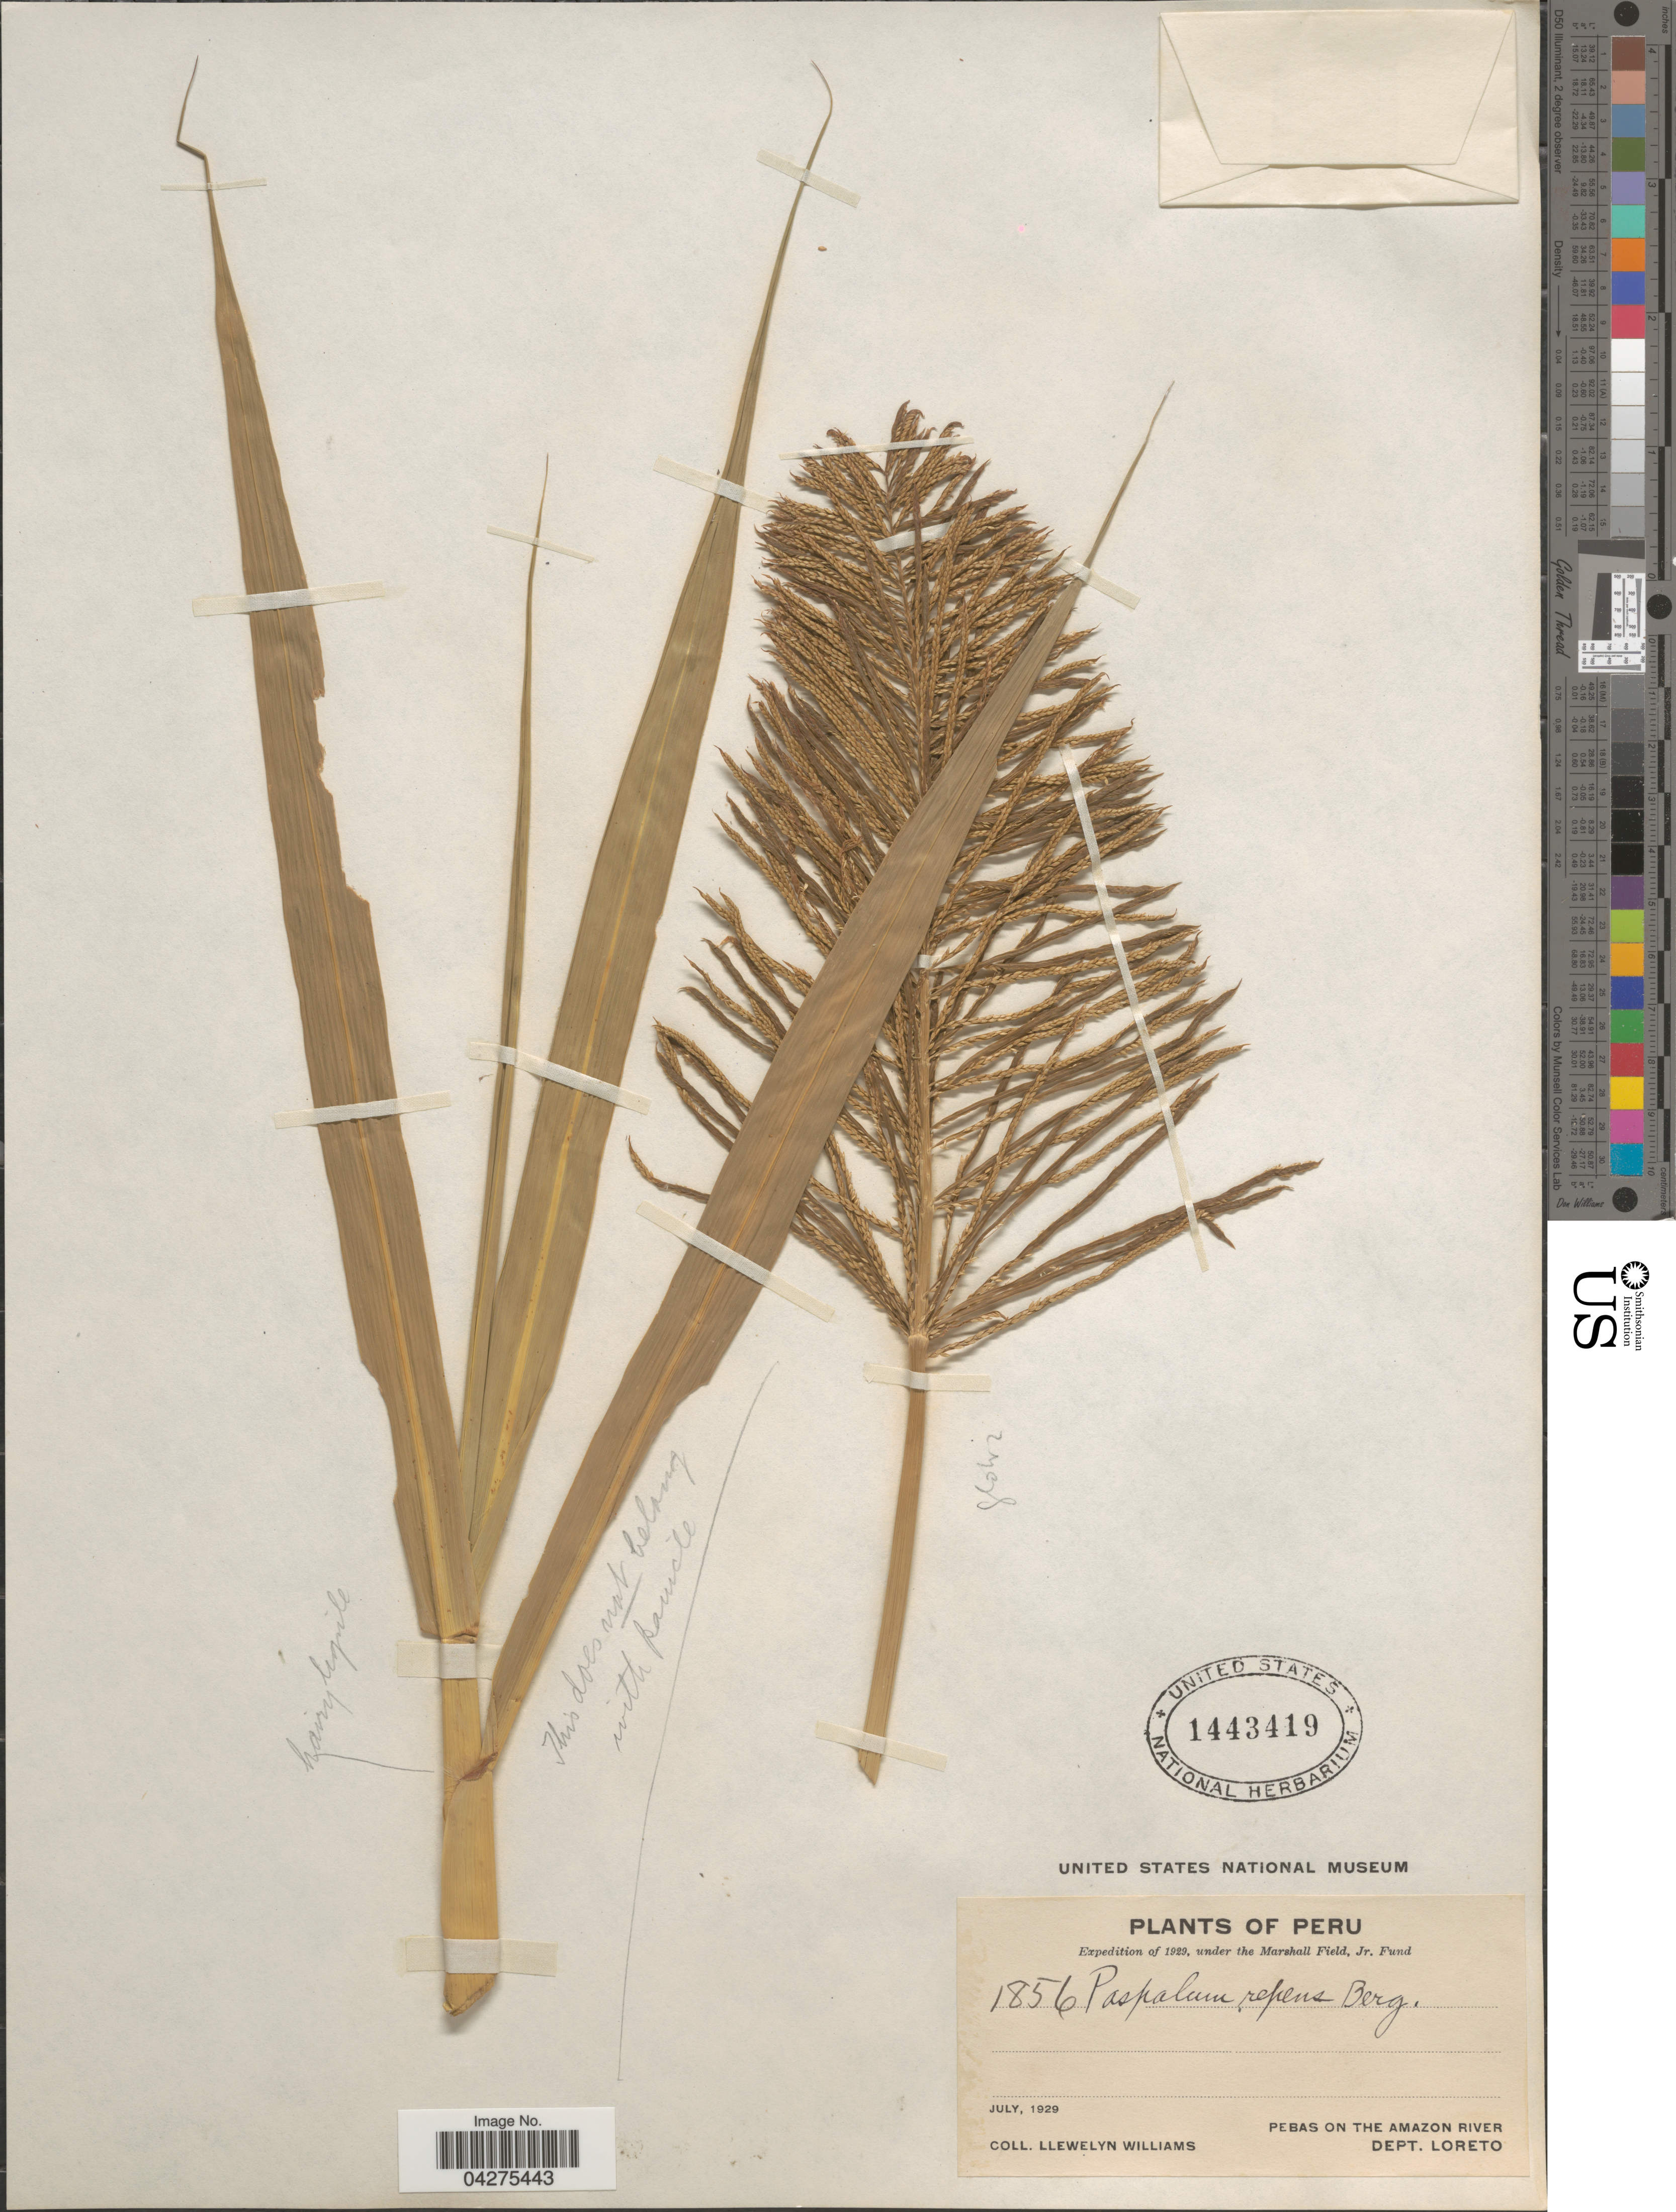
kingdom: Plantae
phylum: Tracheophyta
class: Liliopsida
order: Poales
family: Poaceae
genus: Paspalum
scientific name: Paspalum repens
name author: P.J. Bergius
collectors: Ll. Williams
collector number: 1856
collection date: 1929-07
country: Peru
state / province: Loreto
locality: Expedition of 1929. Pebas on the Amazon River, Dept. Loreto.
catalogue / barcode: US 1443419